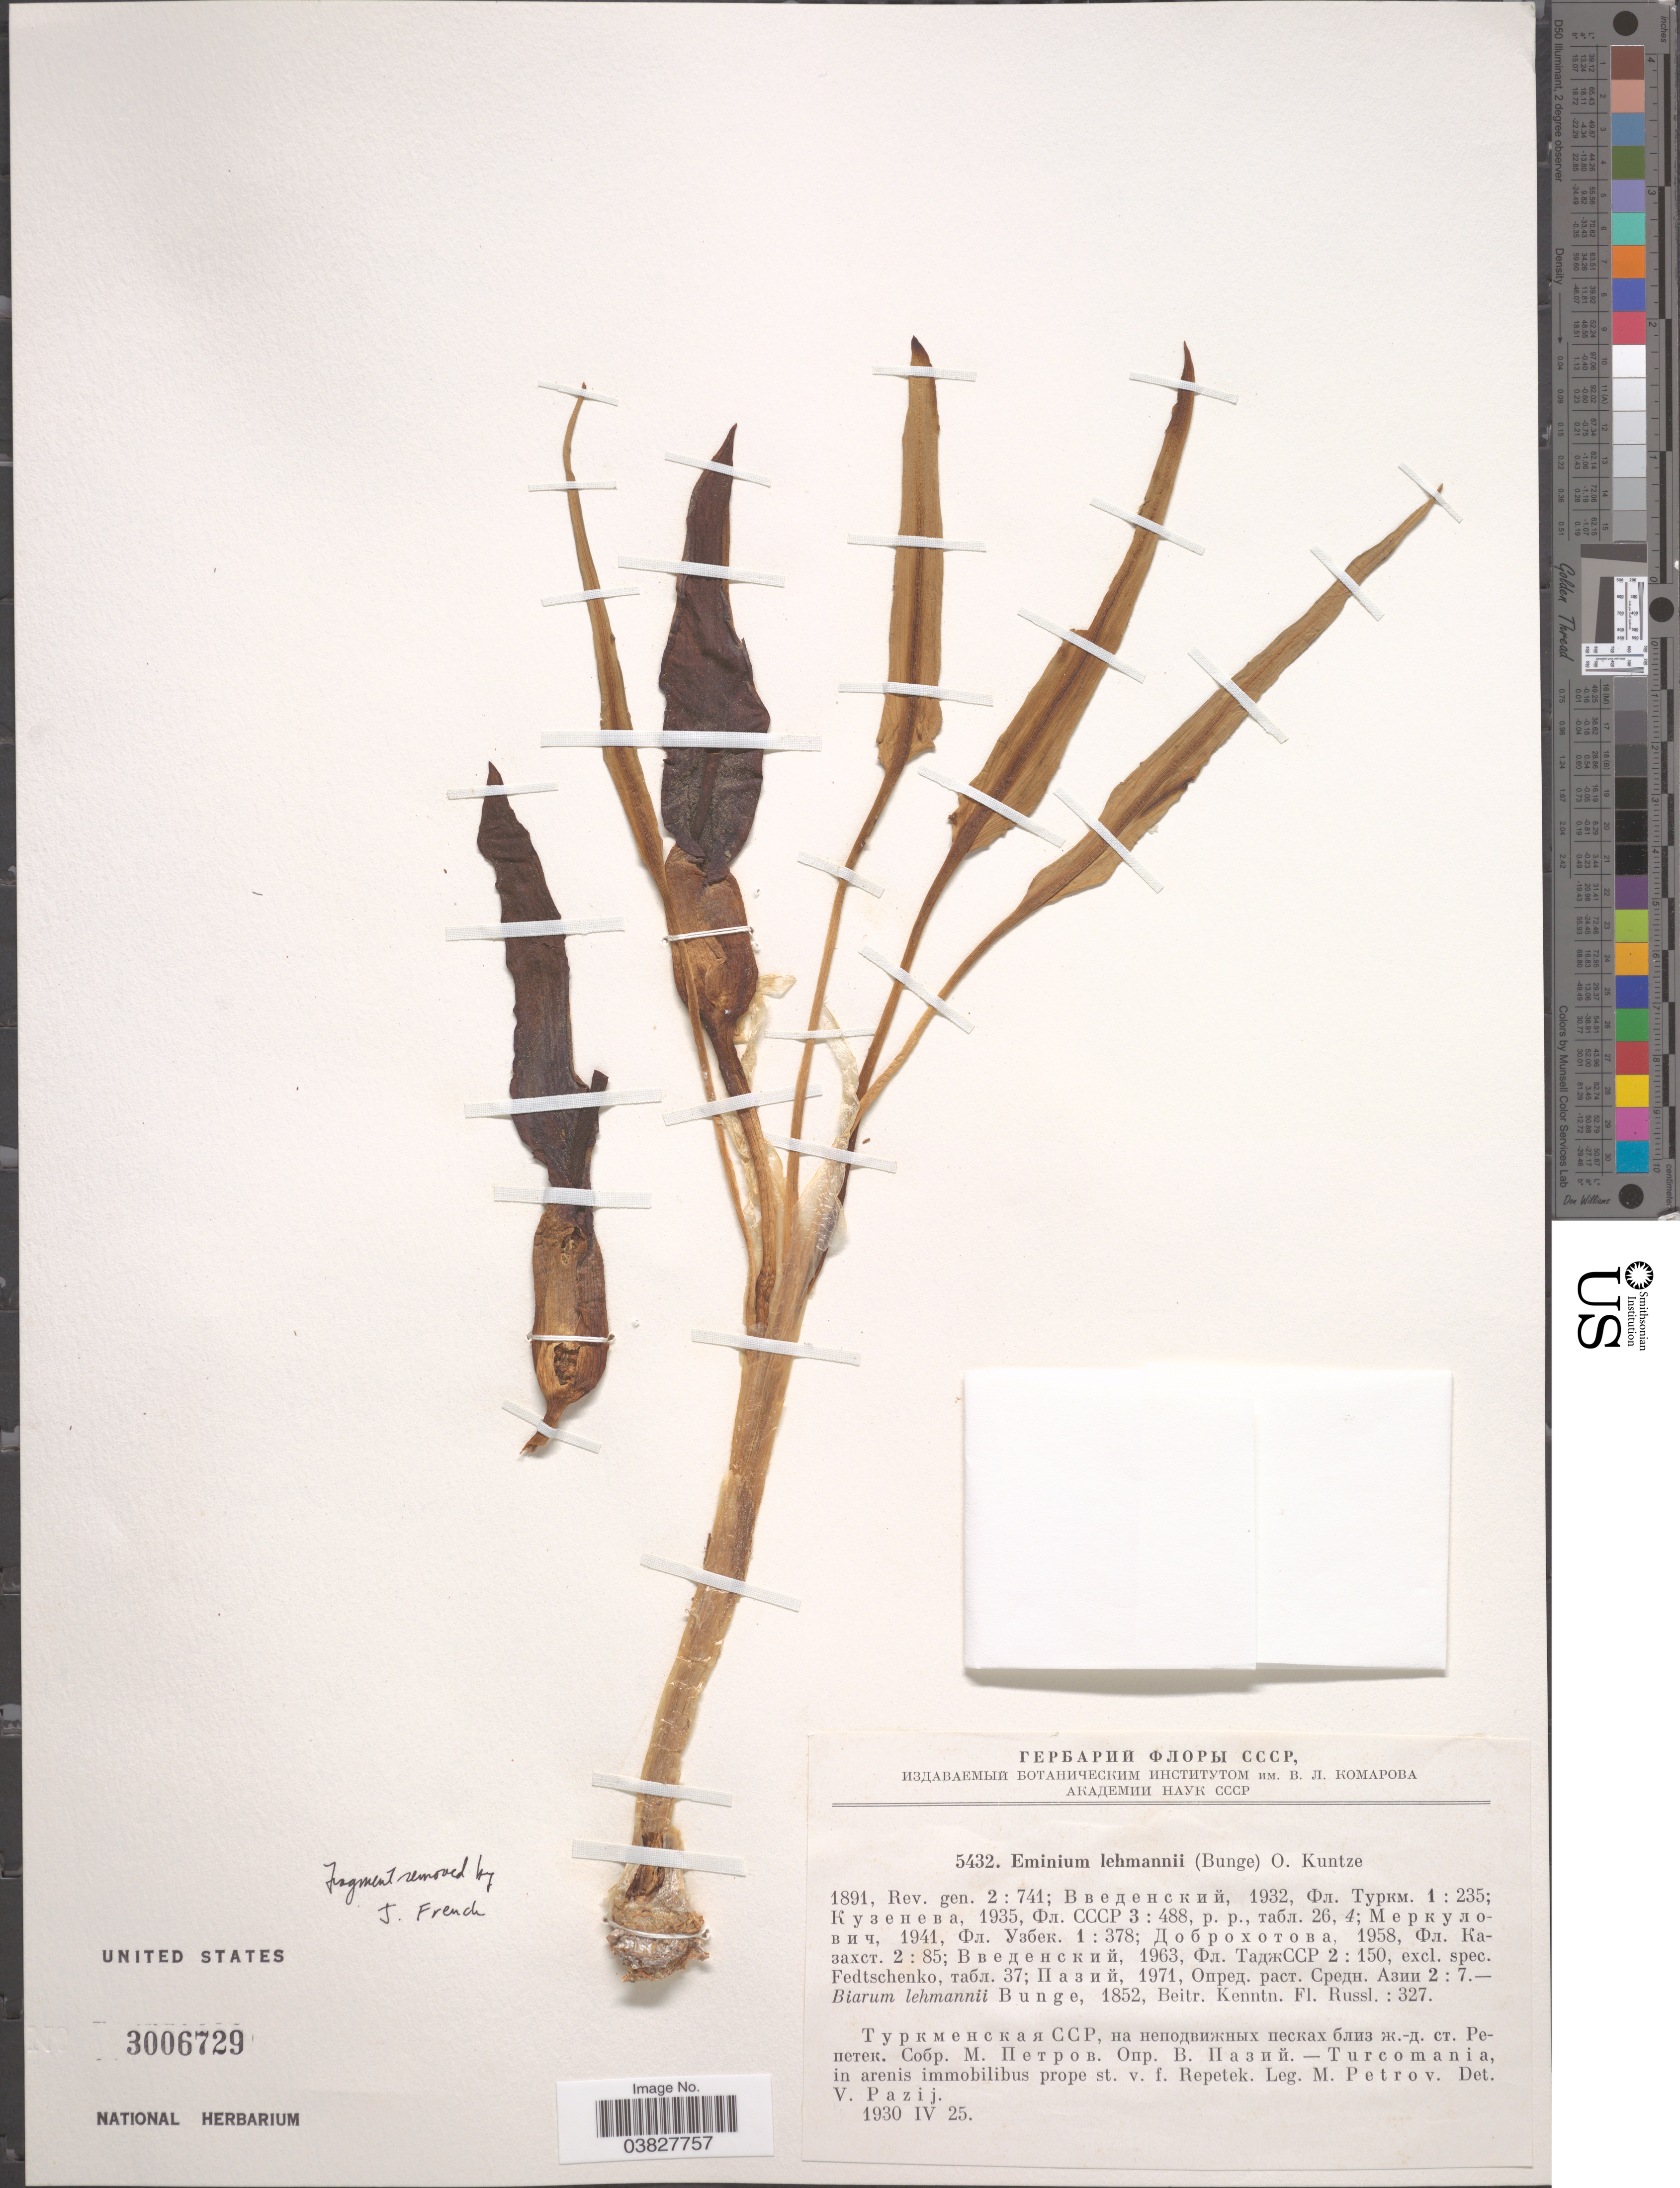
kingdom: Plantae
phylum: Tracheophyta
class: Liliopsida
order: Alismatales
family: Araceae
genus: Eminium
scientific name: Eminium lehmannii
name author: (Bunge) Kuntze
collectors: M. Petrov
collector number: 5432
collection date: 1930-04-25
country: Turkmenistan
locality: Turcomania, in arenis immobilibus prope st. v. f. Repetek.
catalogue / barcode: US 3006729